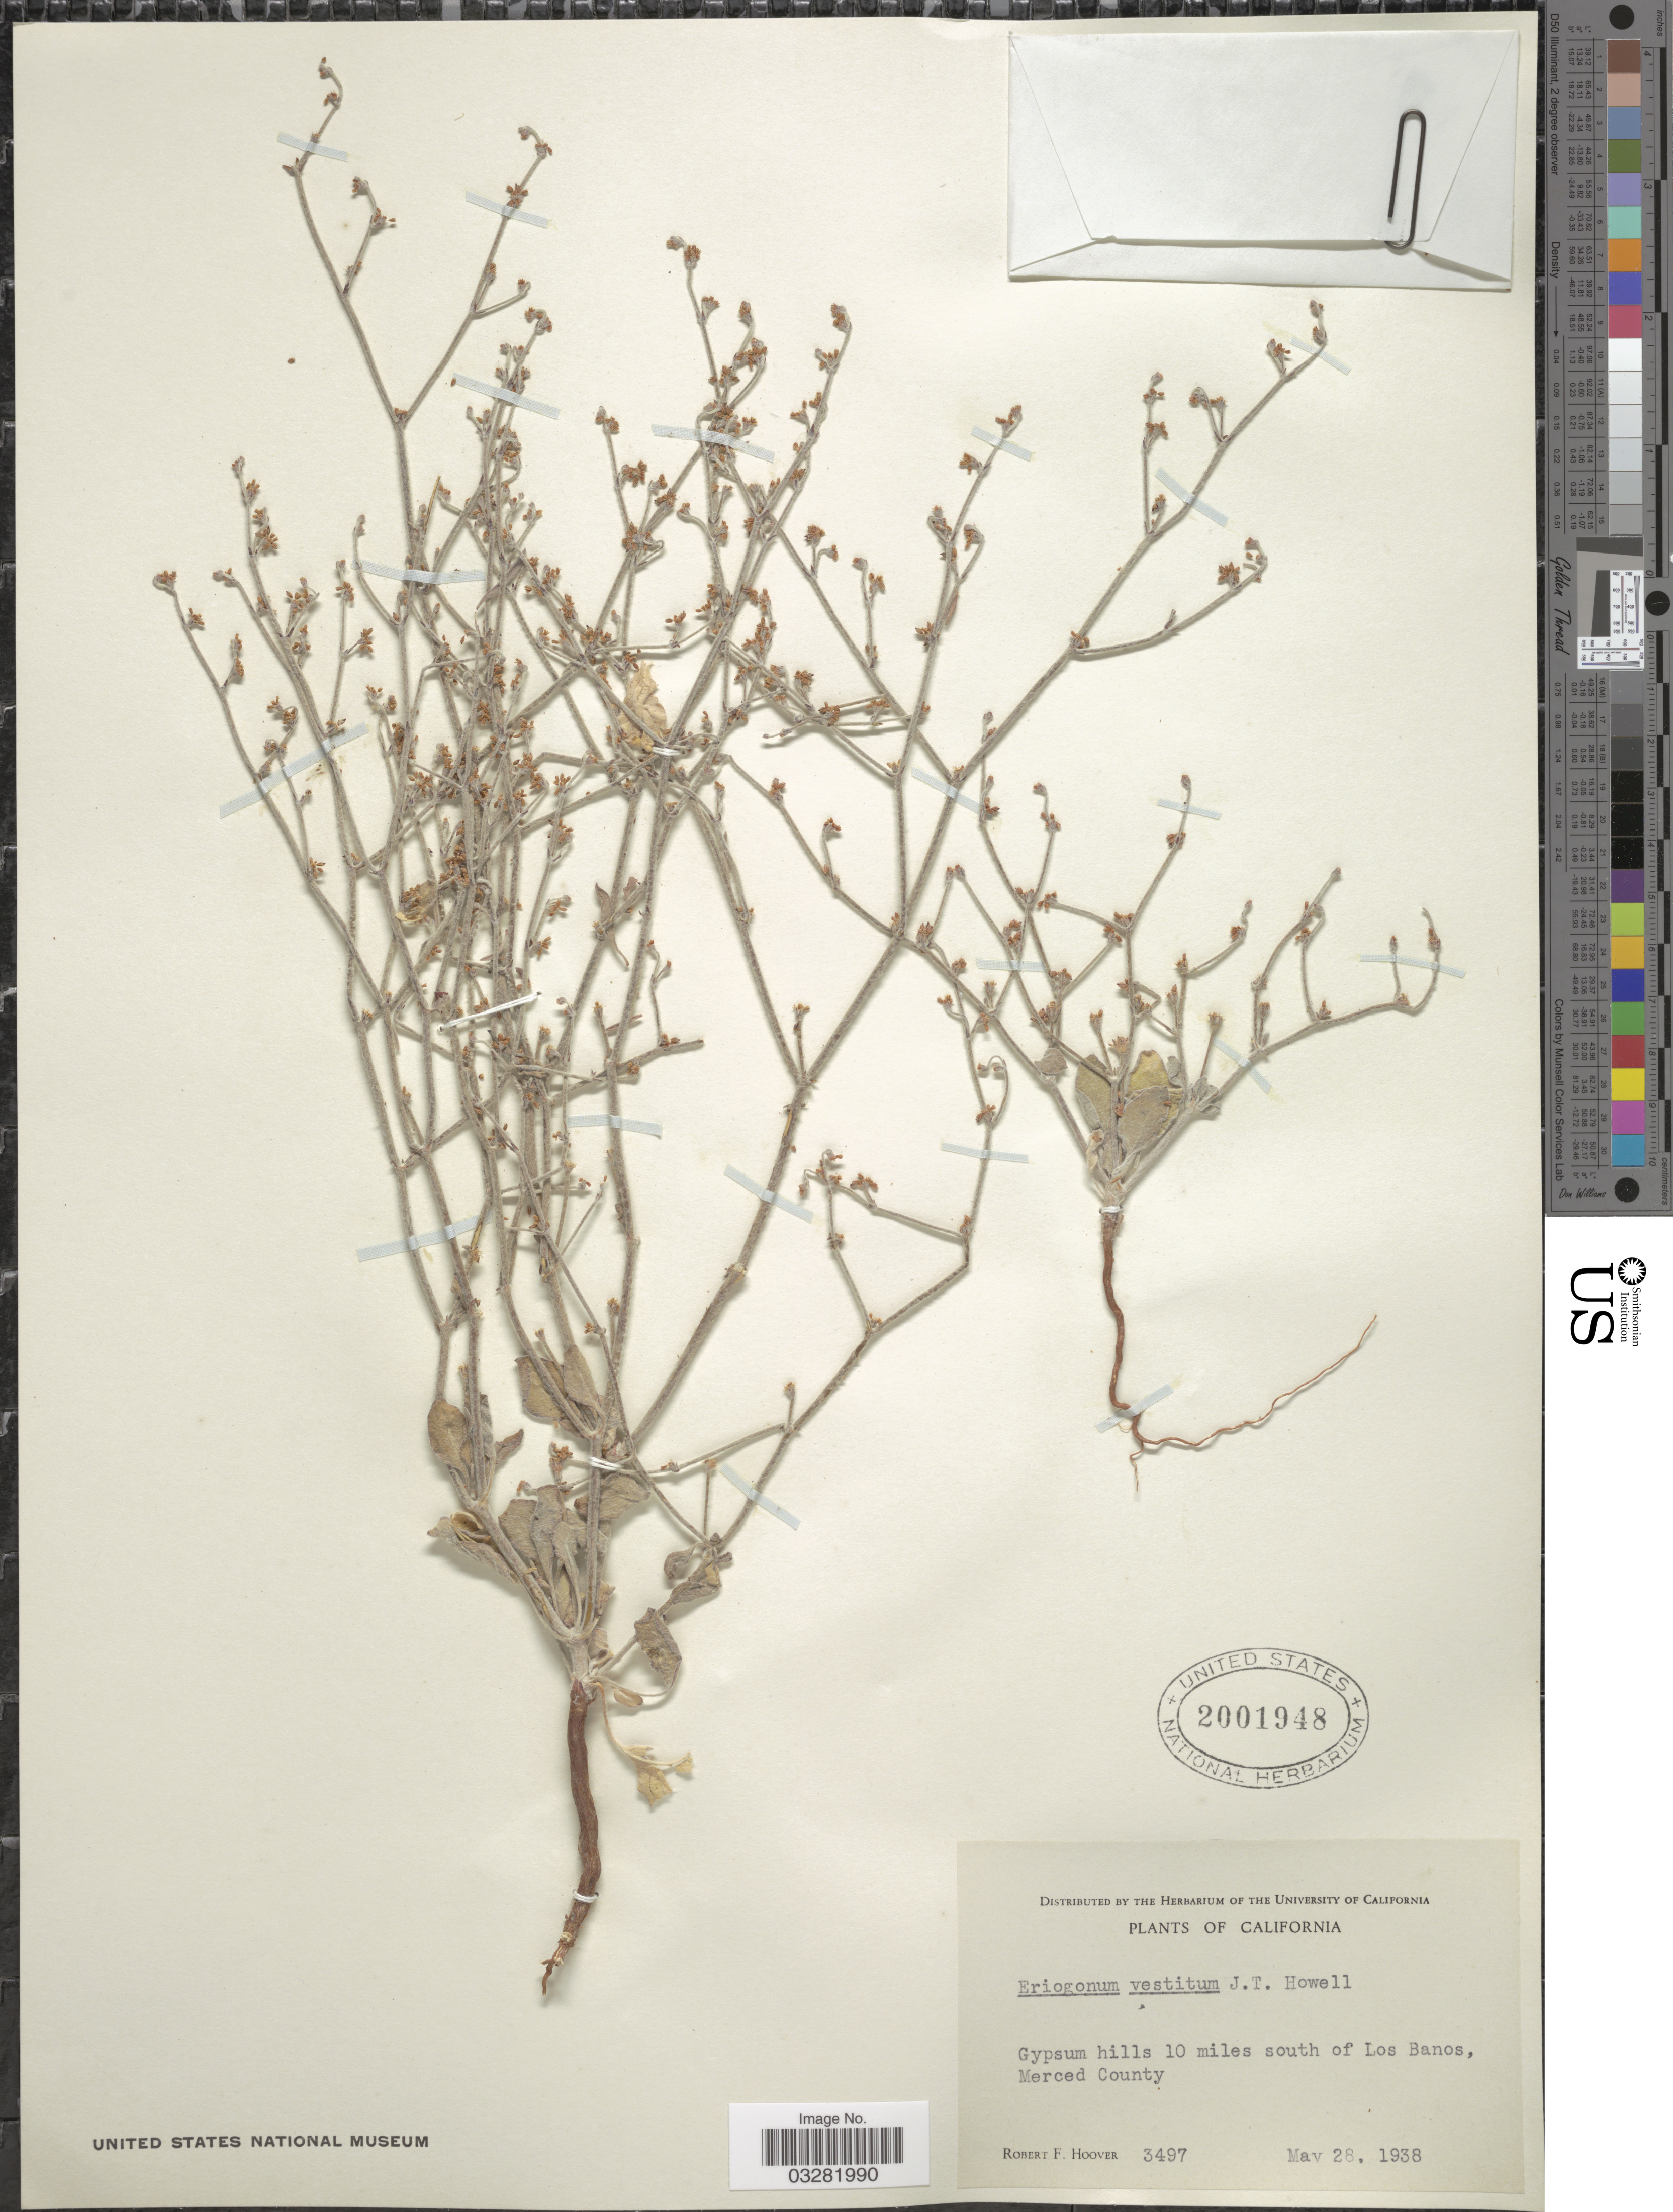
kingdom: Plantae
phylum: Tracheophyta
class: Magnoliopsida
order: Caryophyllales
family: Polygonaceae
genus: Eriogonum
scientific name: Eriogonum vestitum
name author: J.T. Howell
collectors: R. F. Hoover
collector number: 3497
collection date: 1938-05-28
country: United States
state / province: California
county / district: Merced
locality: Gypsum hills 10 miles south of Los Banos, Merced County.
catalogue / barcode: US 2001948